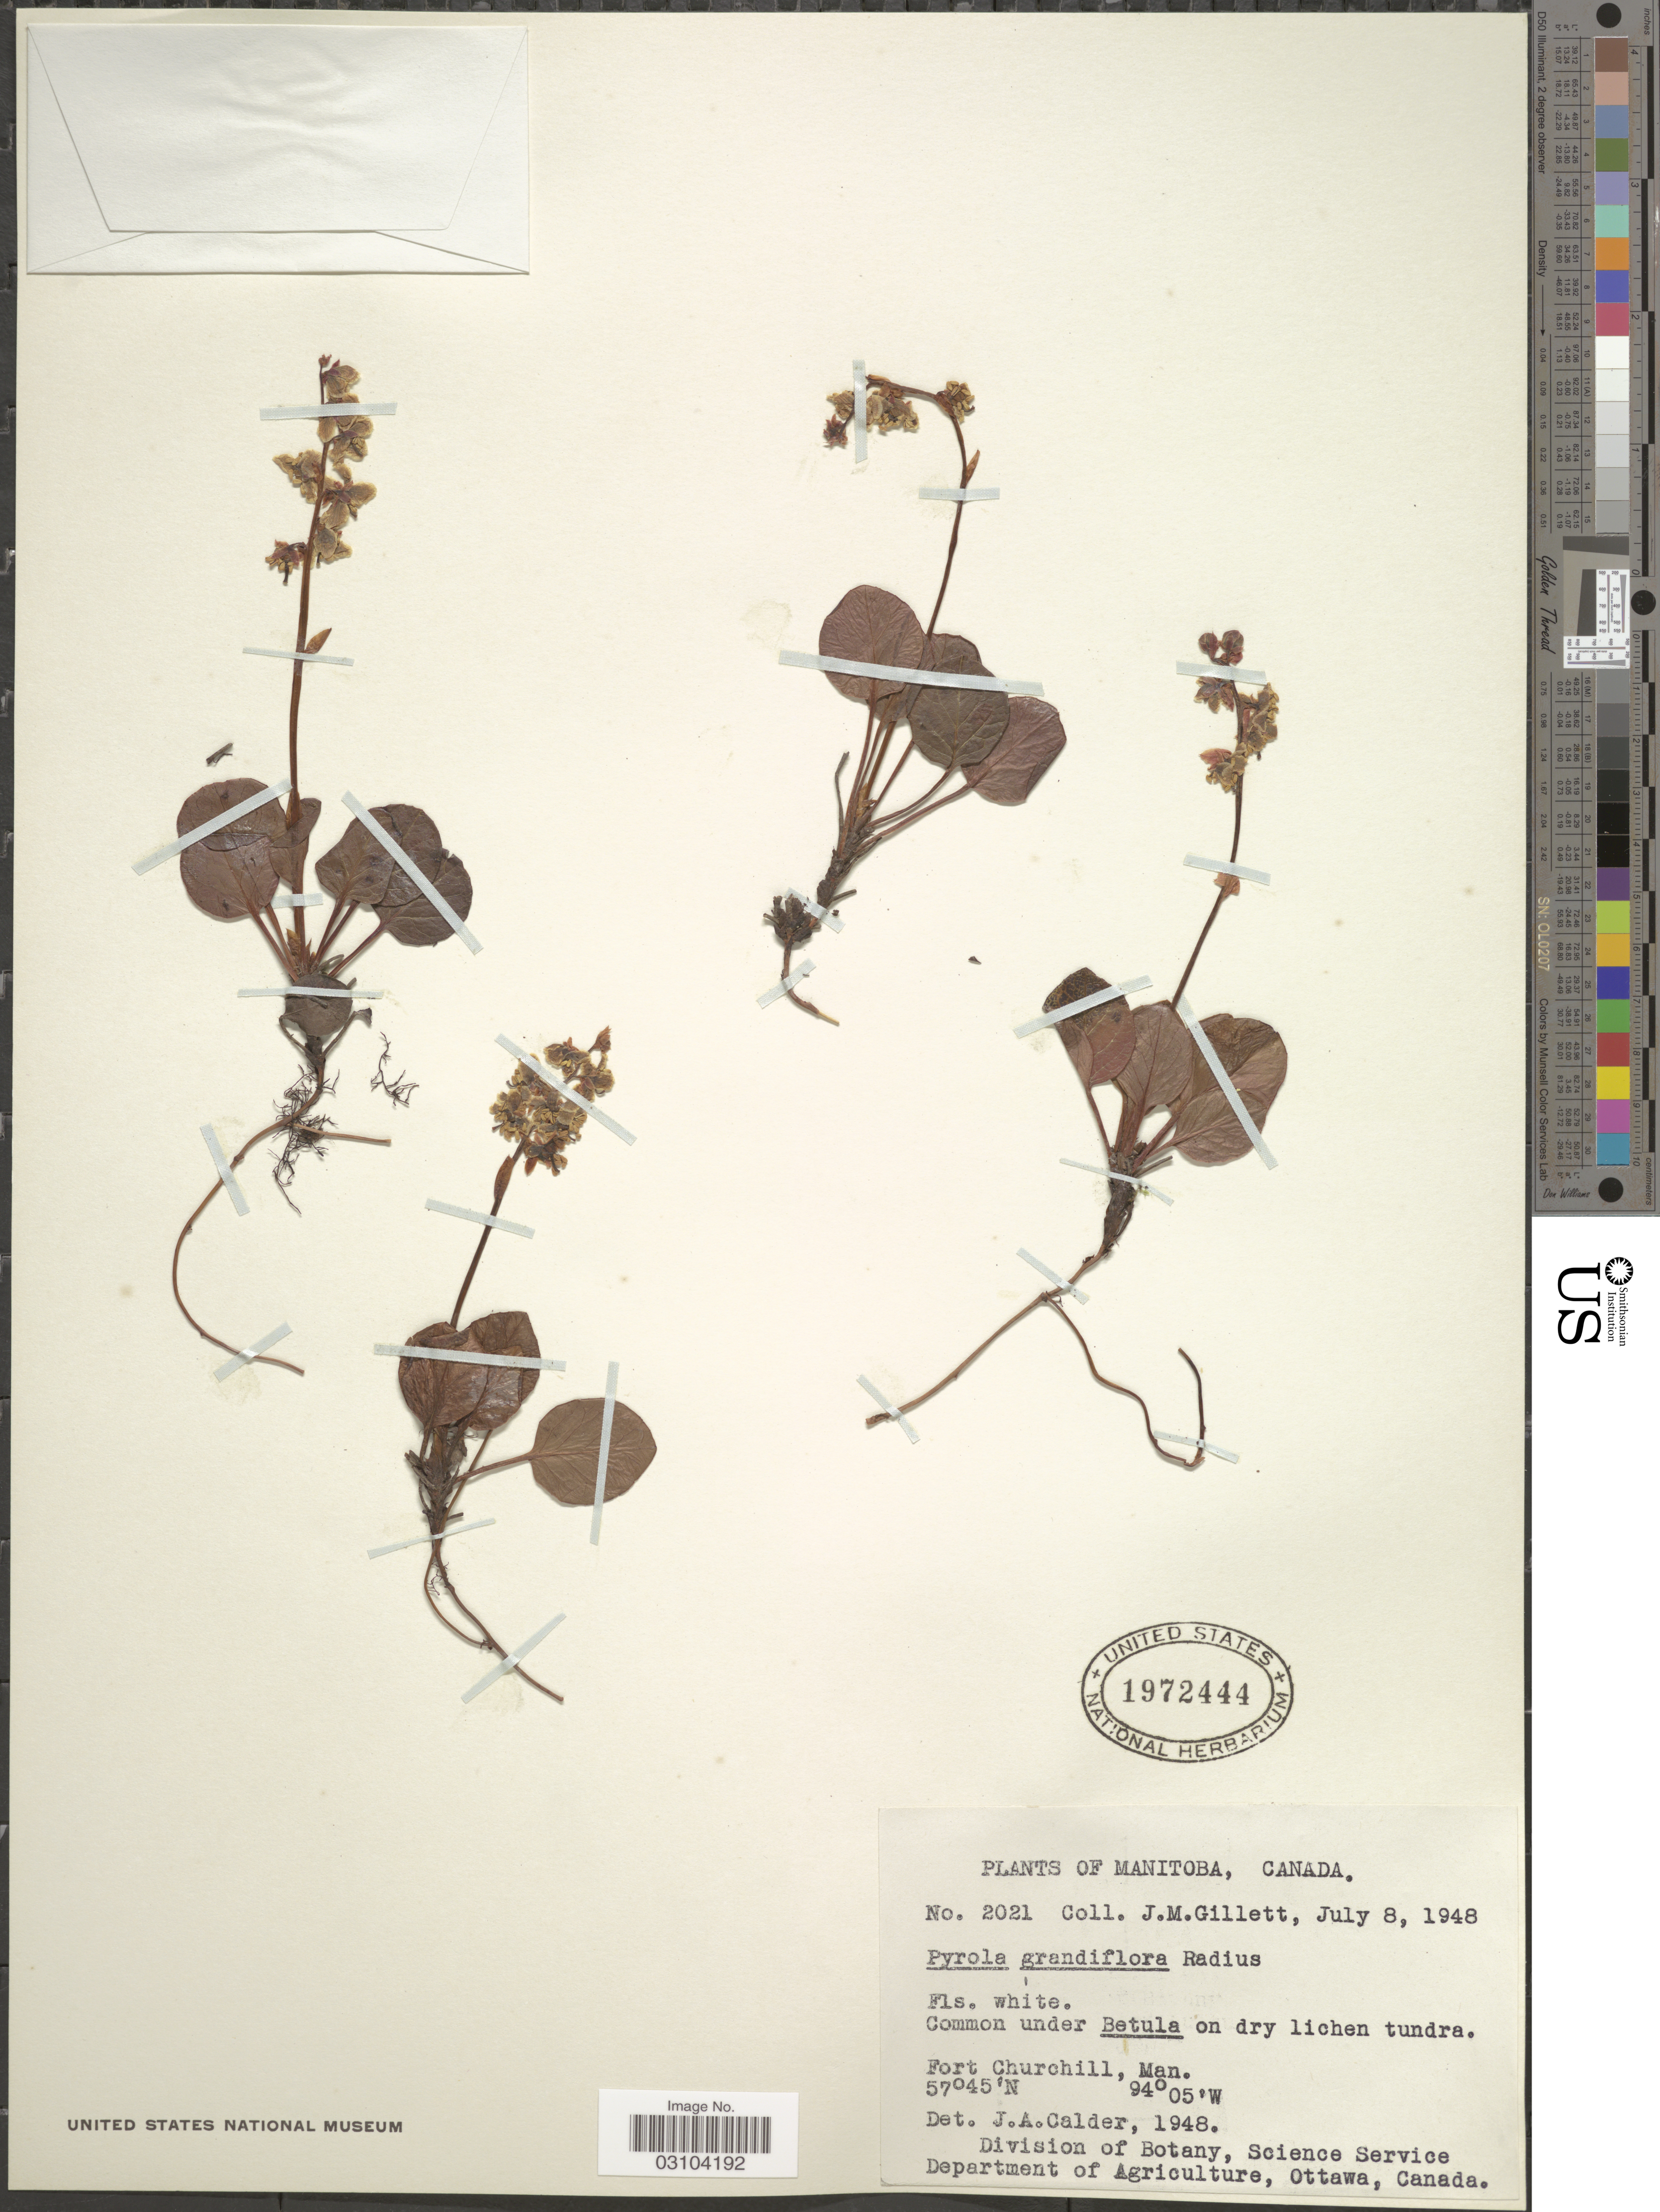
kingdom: Plantae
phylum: Tracheophyta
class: Magnoliopsida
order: Ericales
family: Ericaceae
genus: Pyrola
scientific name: Pyrola grandiflora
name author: Radius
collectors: J. M. Gillett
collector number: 2021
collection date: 1948-07-08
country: Canada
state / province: Manitoba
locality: Fort Churchill.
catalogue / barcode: US 1972444